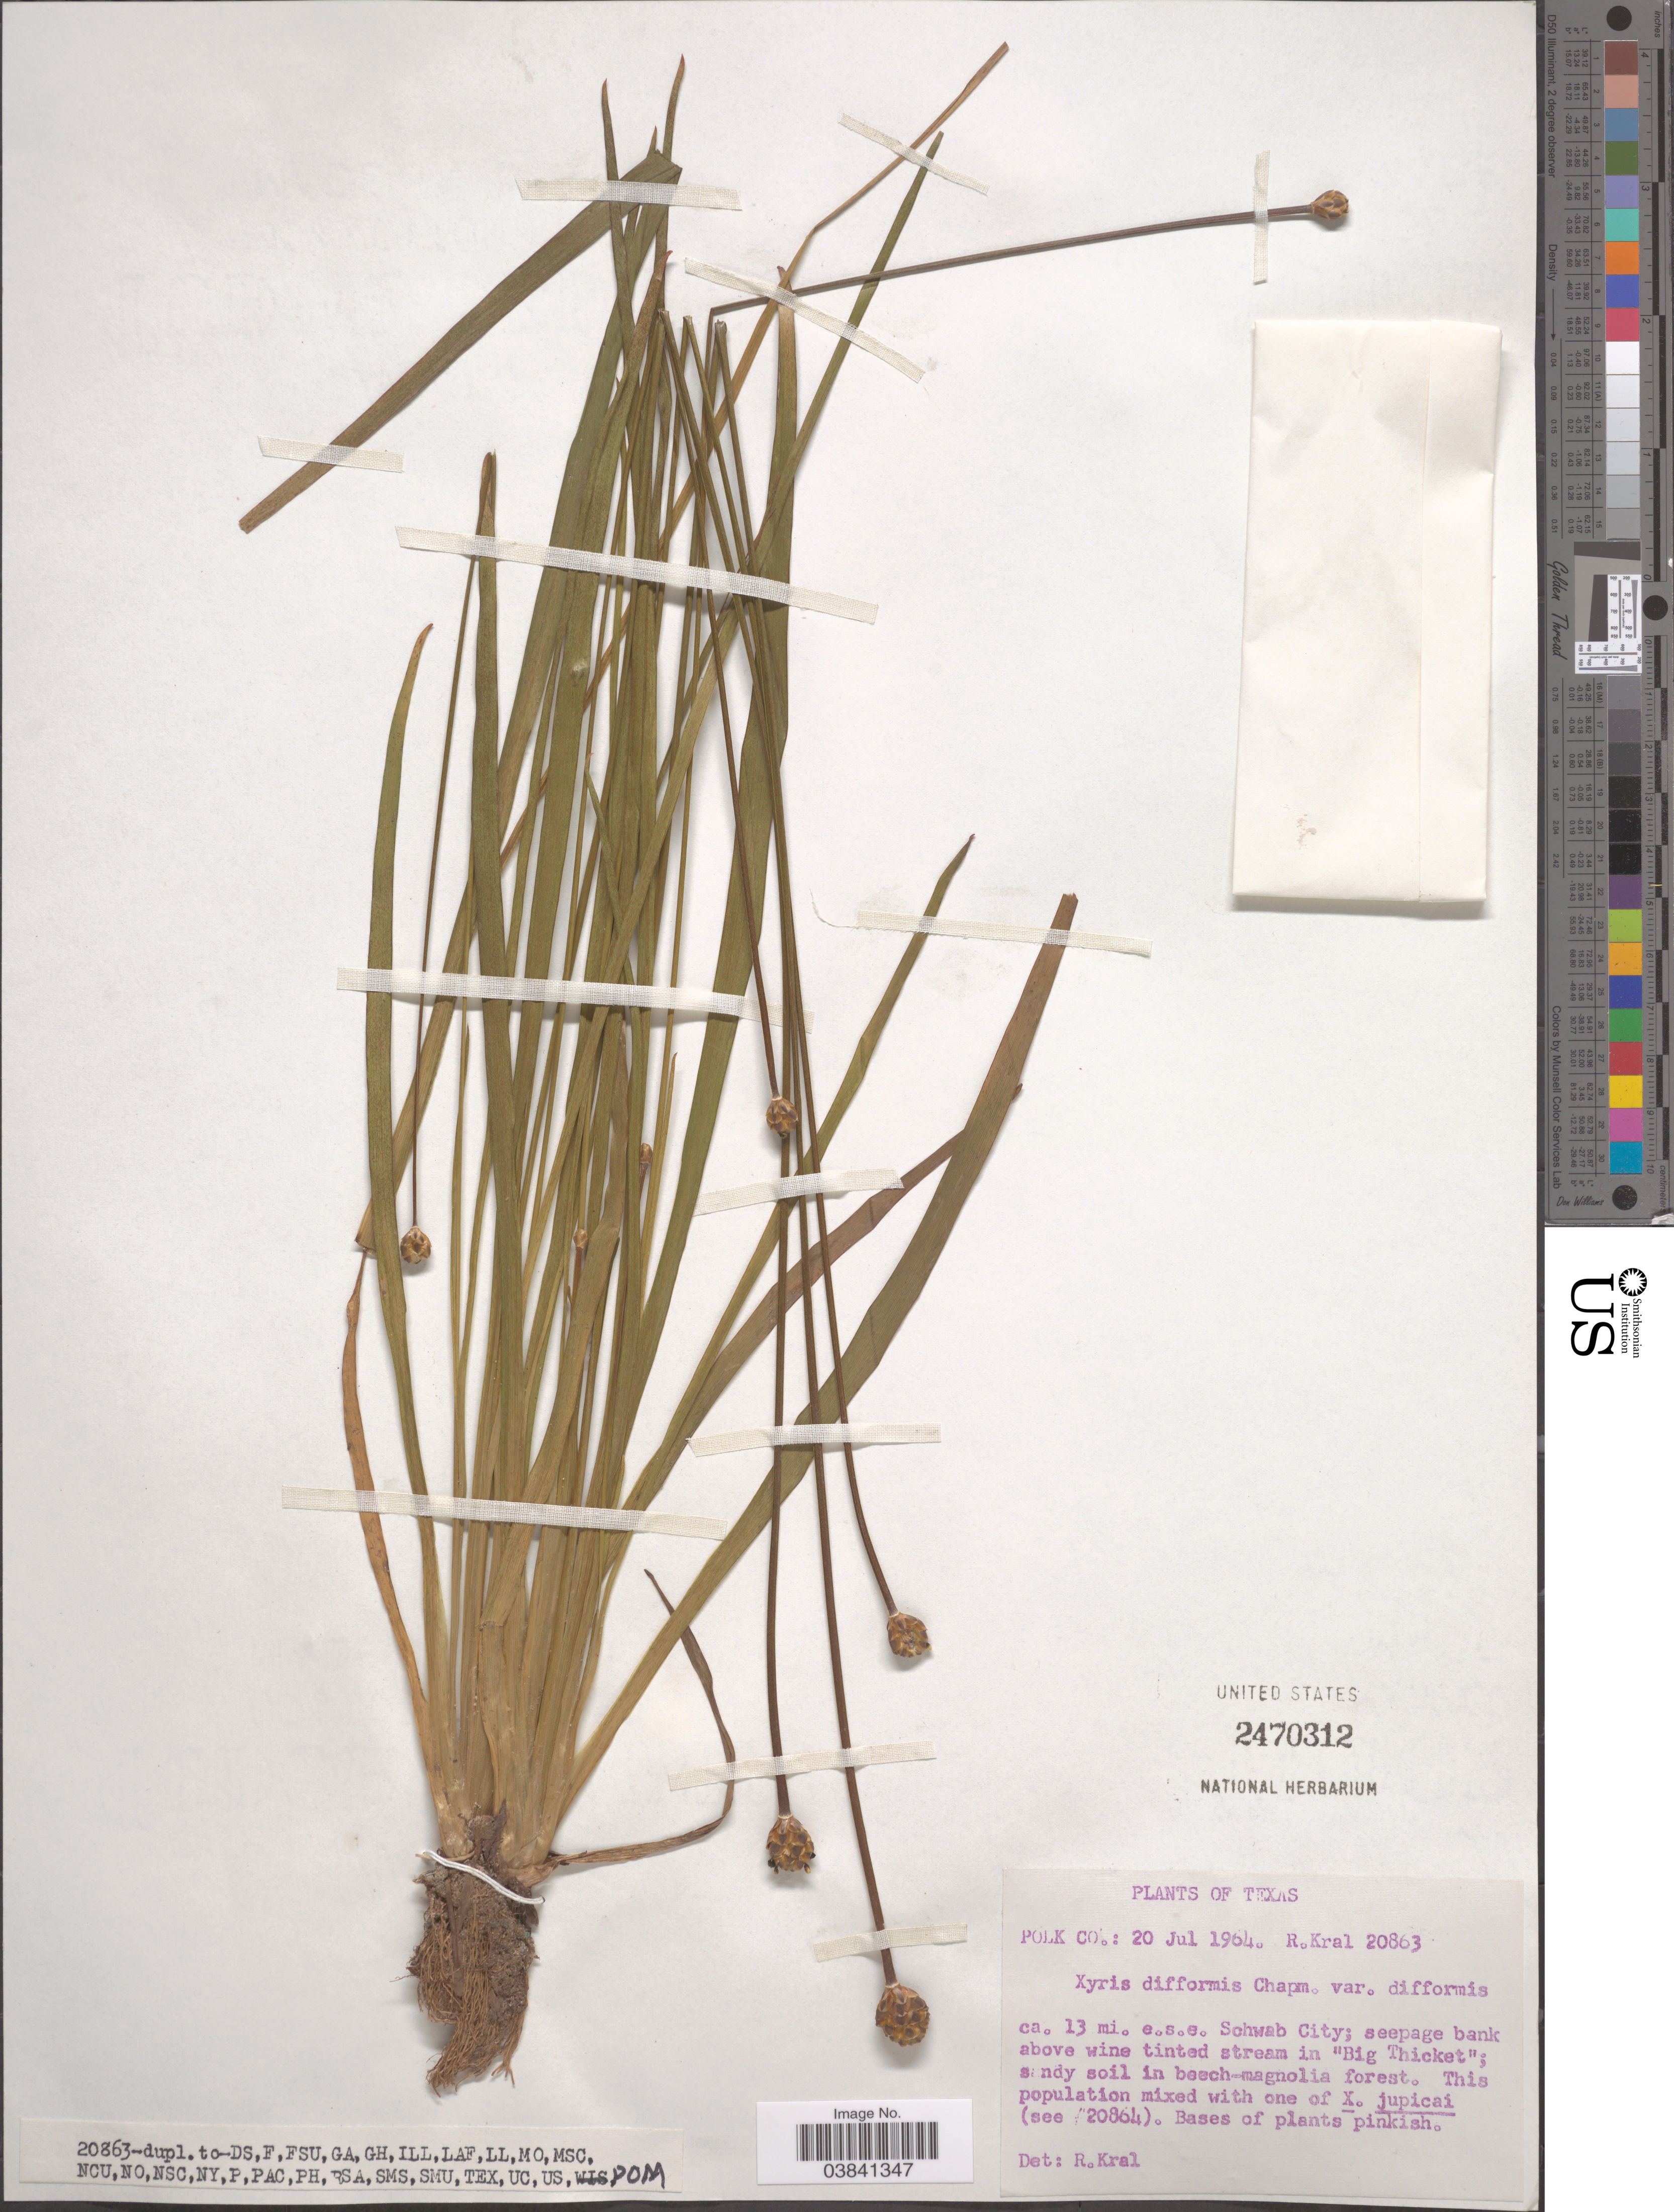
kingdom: Plantae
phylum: Tracheophyta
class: Liliopsida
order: Poales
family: Xyridaceae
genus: Xyris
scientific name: Xyris difformis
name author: Chapm.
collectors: R. Kral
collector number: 20863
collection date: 1964-07-20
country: United States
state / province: Texas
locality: Polk Co.: ca. 13 mi. e.s.e. Schwab City; seepage bank above wine tinted stream in 'Big Thicket'.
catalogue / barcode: US 2470312